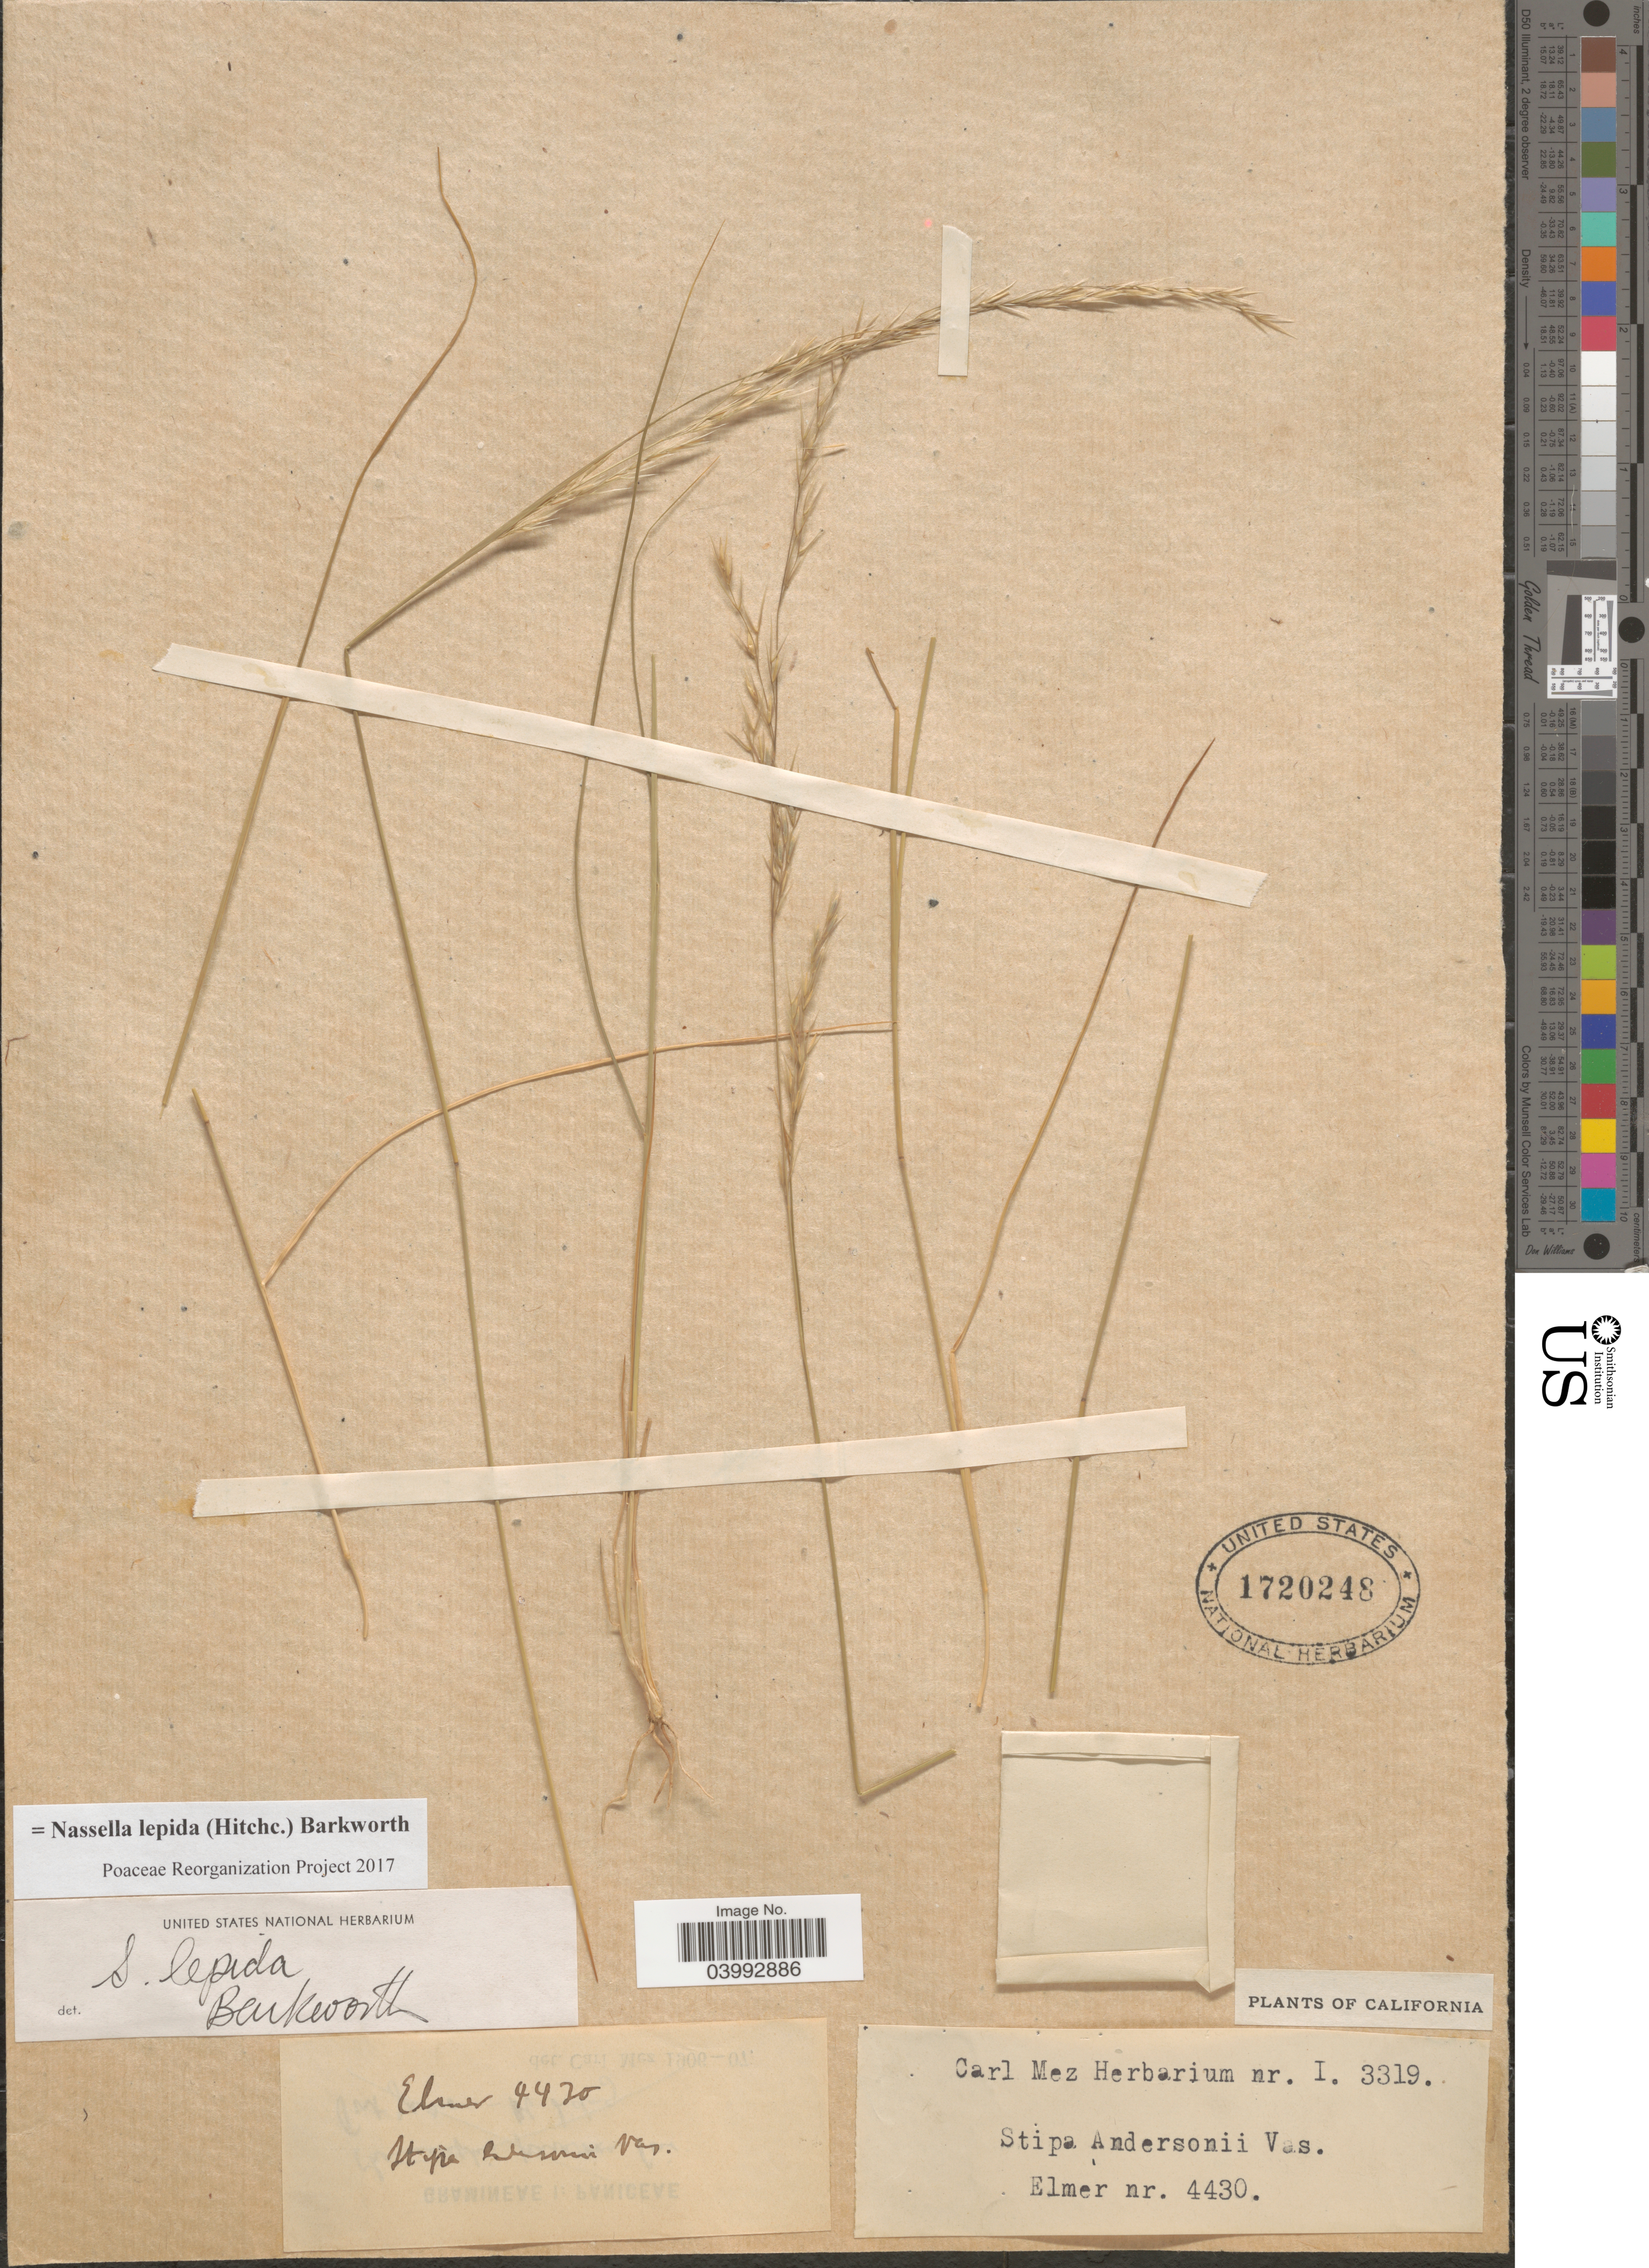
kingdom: Plantae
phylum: Tracheophyta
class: Liliopsida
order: Poales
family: Poaceae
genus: Nassella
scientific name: Nassella lepida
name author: (Hitchc.) Barkworth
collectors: Elmer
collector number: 4430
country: United States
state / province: California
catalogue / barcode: US 1720248